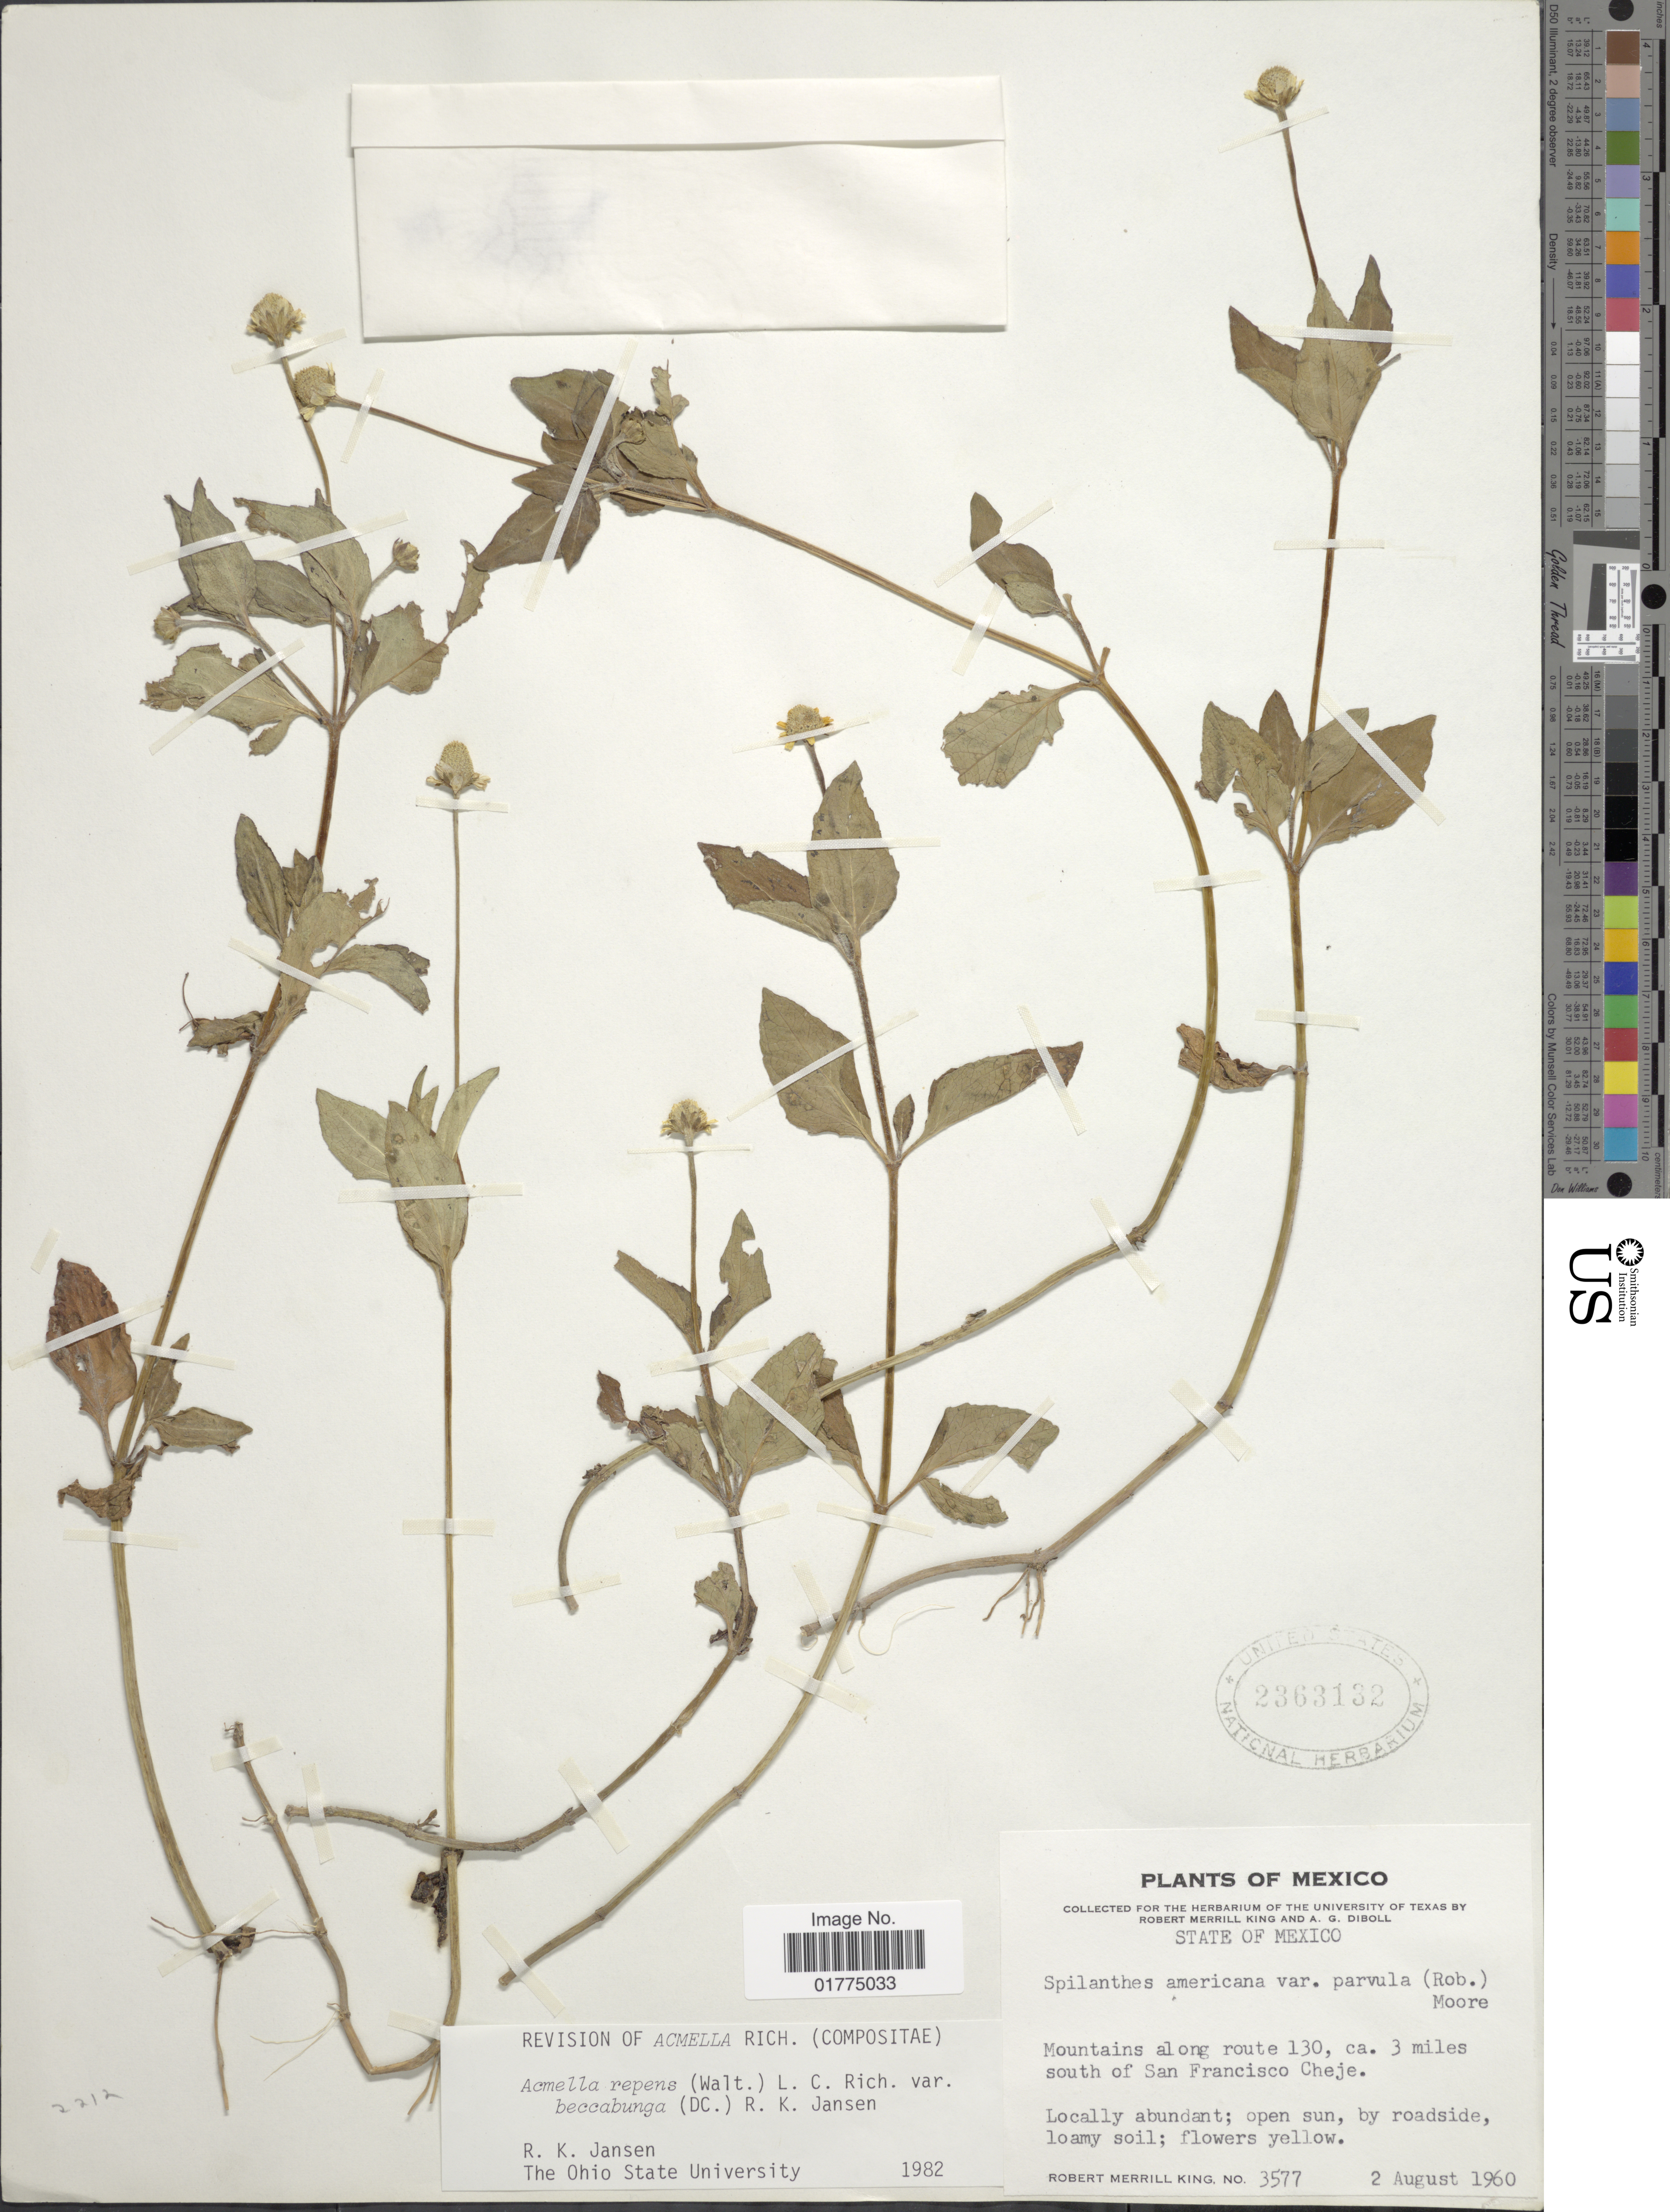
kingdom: Plantae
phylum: Tracheophyta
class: Magnoliopsida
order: Asterales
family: Asteraceae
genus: Acmella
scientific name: Acmella repens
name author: (Walter) Rich.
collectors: R. M. King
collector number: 3577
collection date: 1960-08-02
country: Mexico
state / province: México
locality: State of Mexico. Mountains along route 130, ca. 3 miles south of San Francisco Cheje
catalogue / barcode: US 2363132